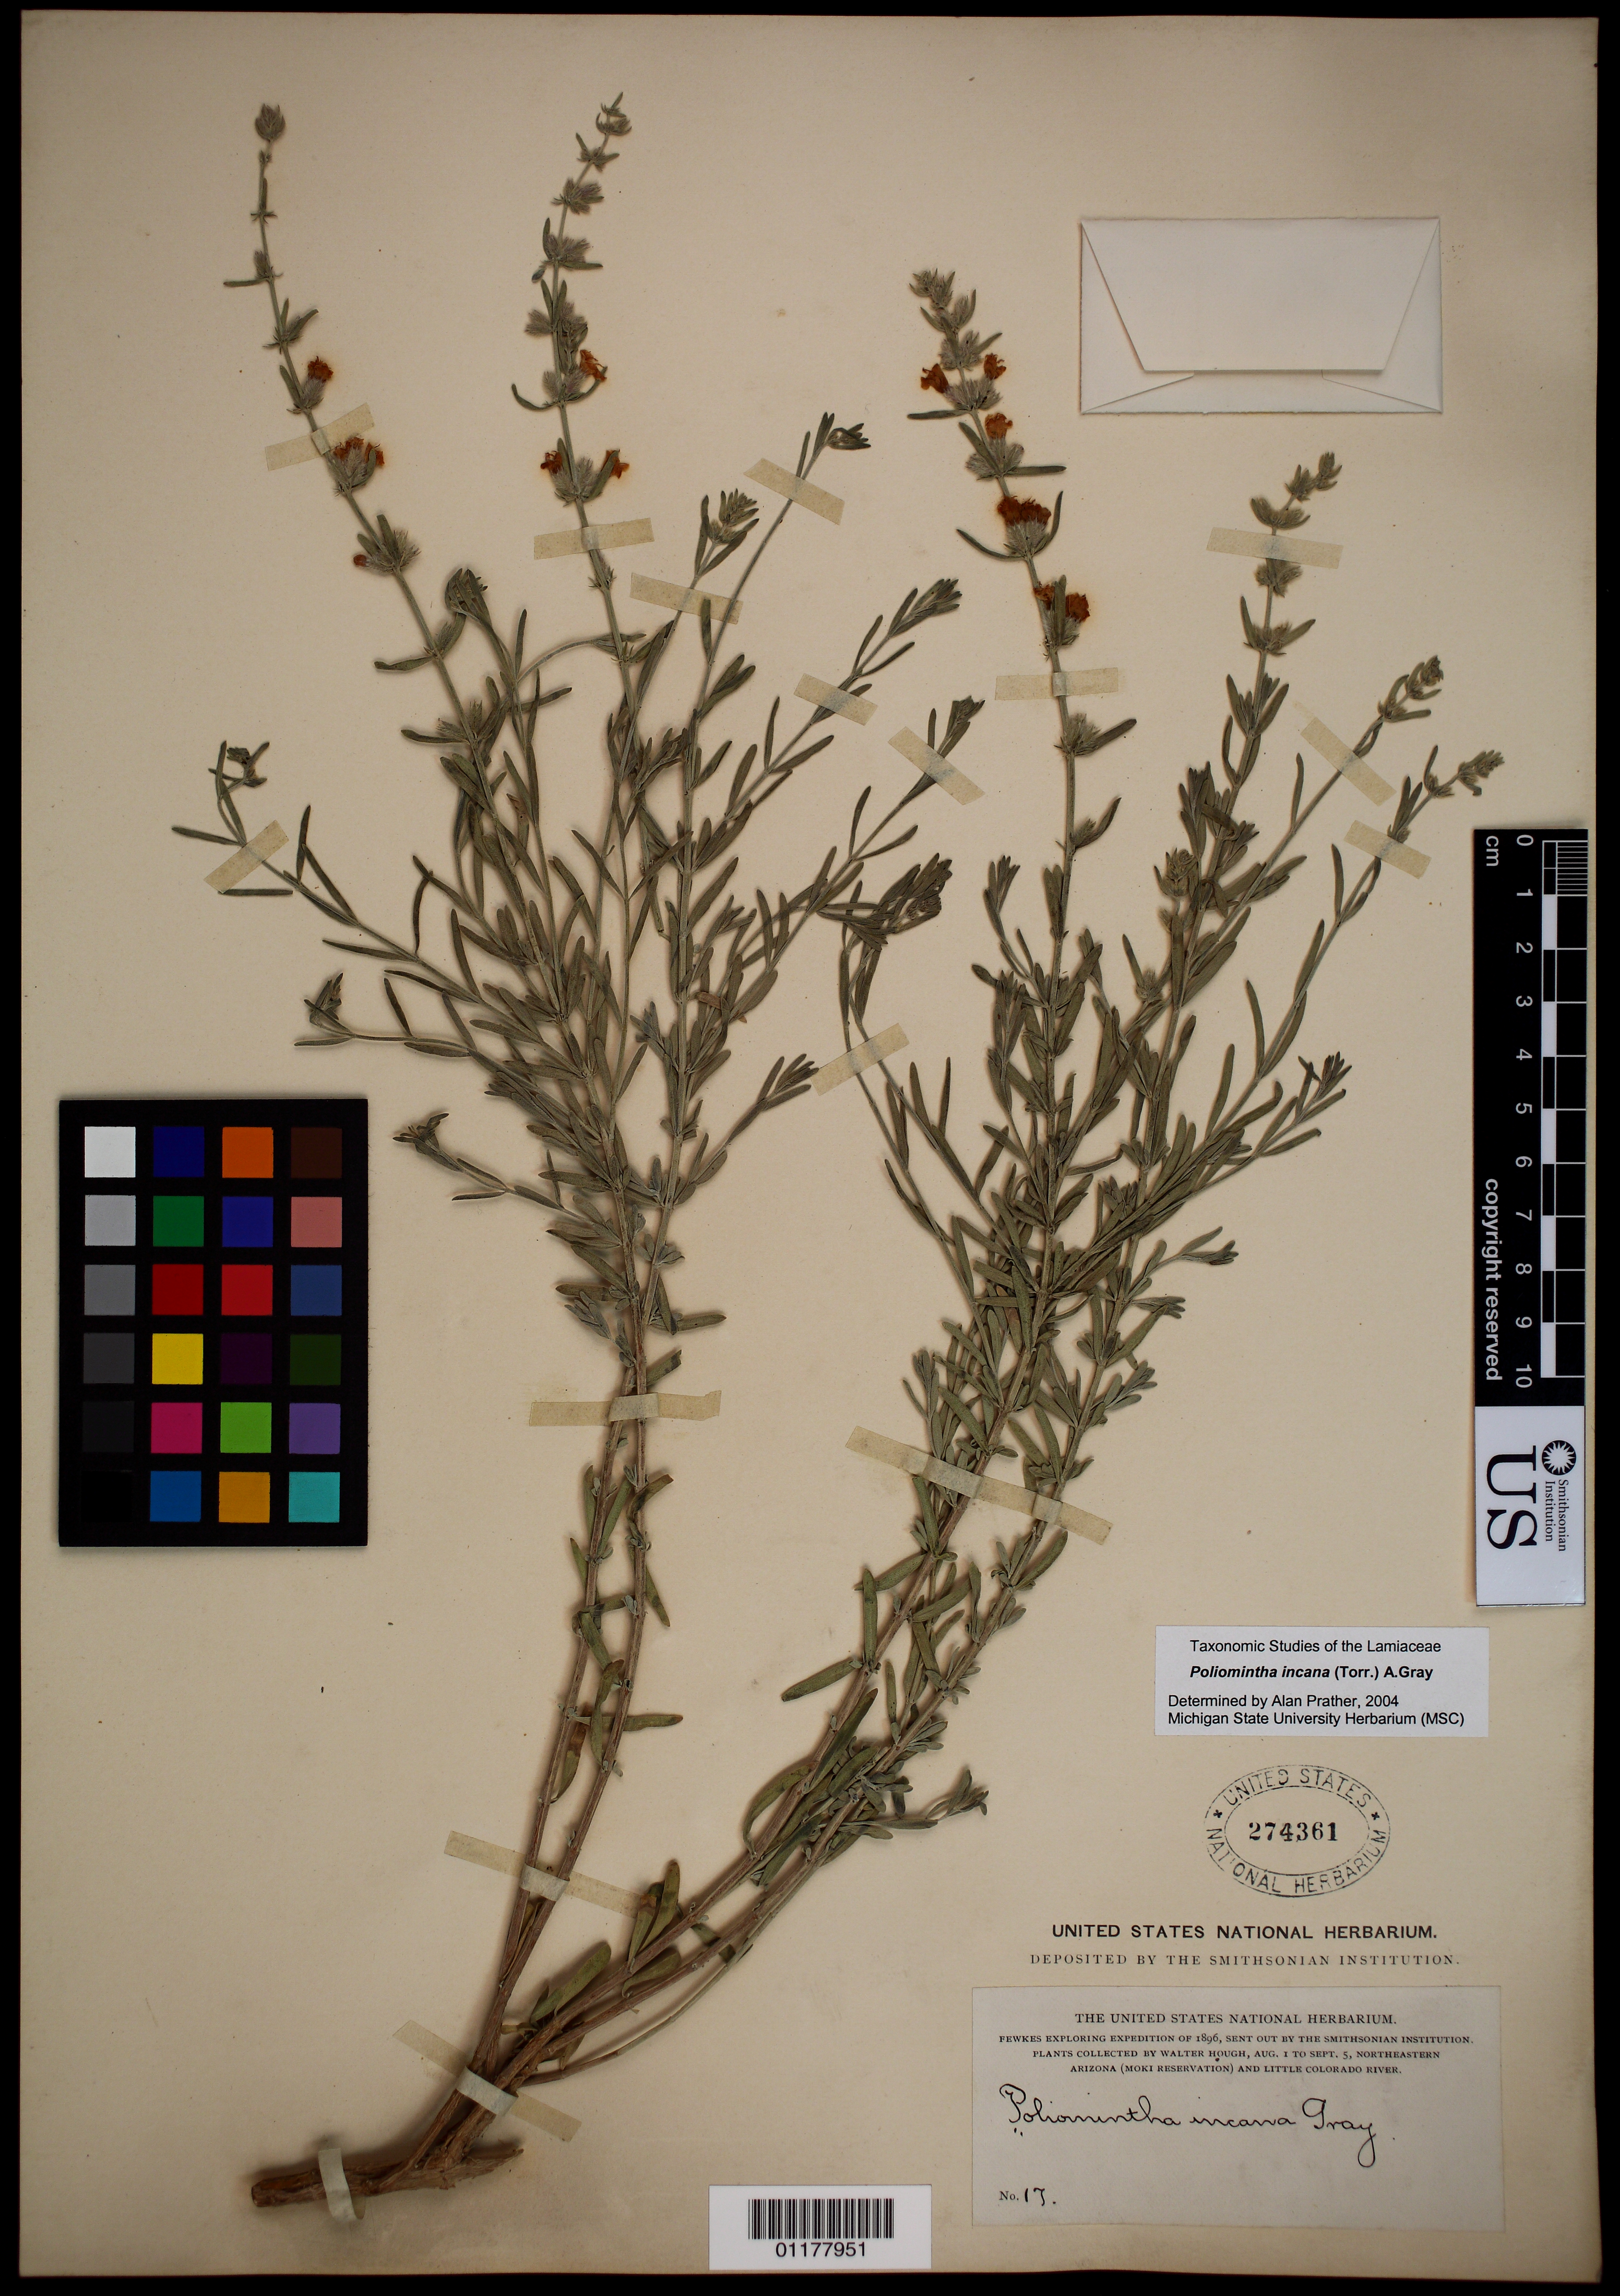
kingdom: Plantae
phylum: Tracheophyta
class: Magnoliopsida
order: Lamiales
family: Lamiaceae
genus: Poliomintha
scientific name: Poliomintha incana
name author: (Torr.) A. Gray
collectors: W. Hough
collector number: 17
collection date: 1896-08-01/1896-09-05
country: United States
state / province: Arizona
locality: Moki Reservation and Little Colorado River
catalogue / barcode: US 274361